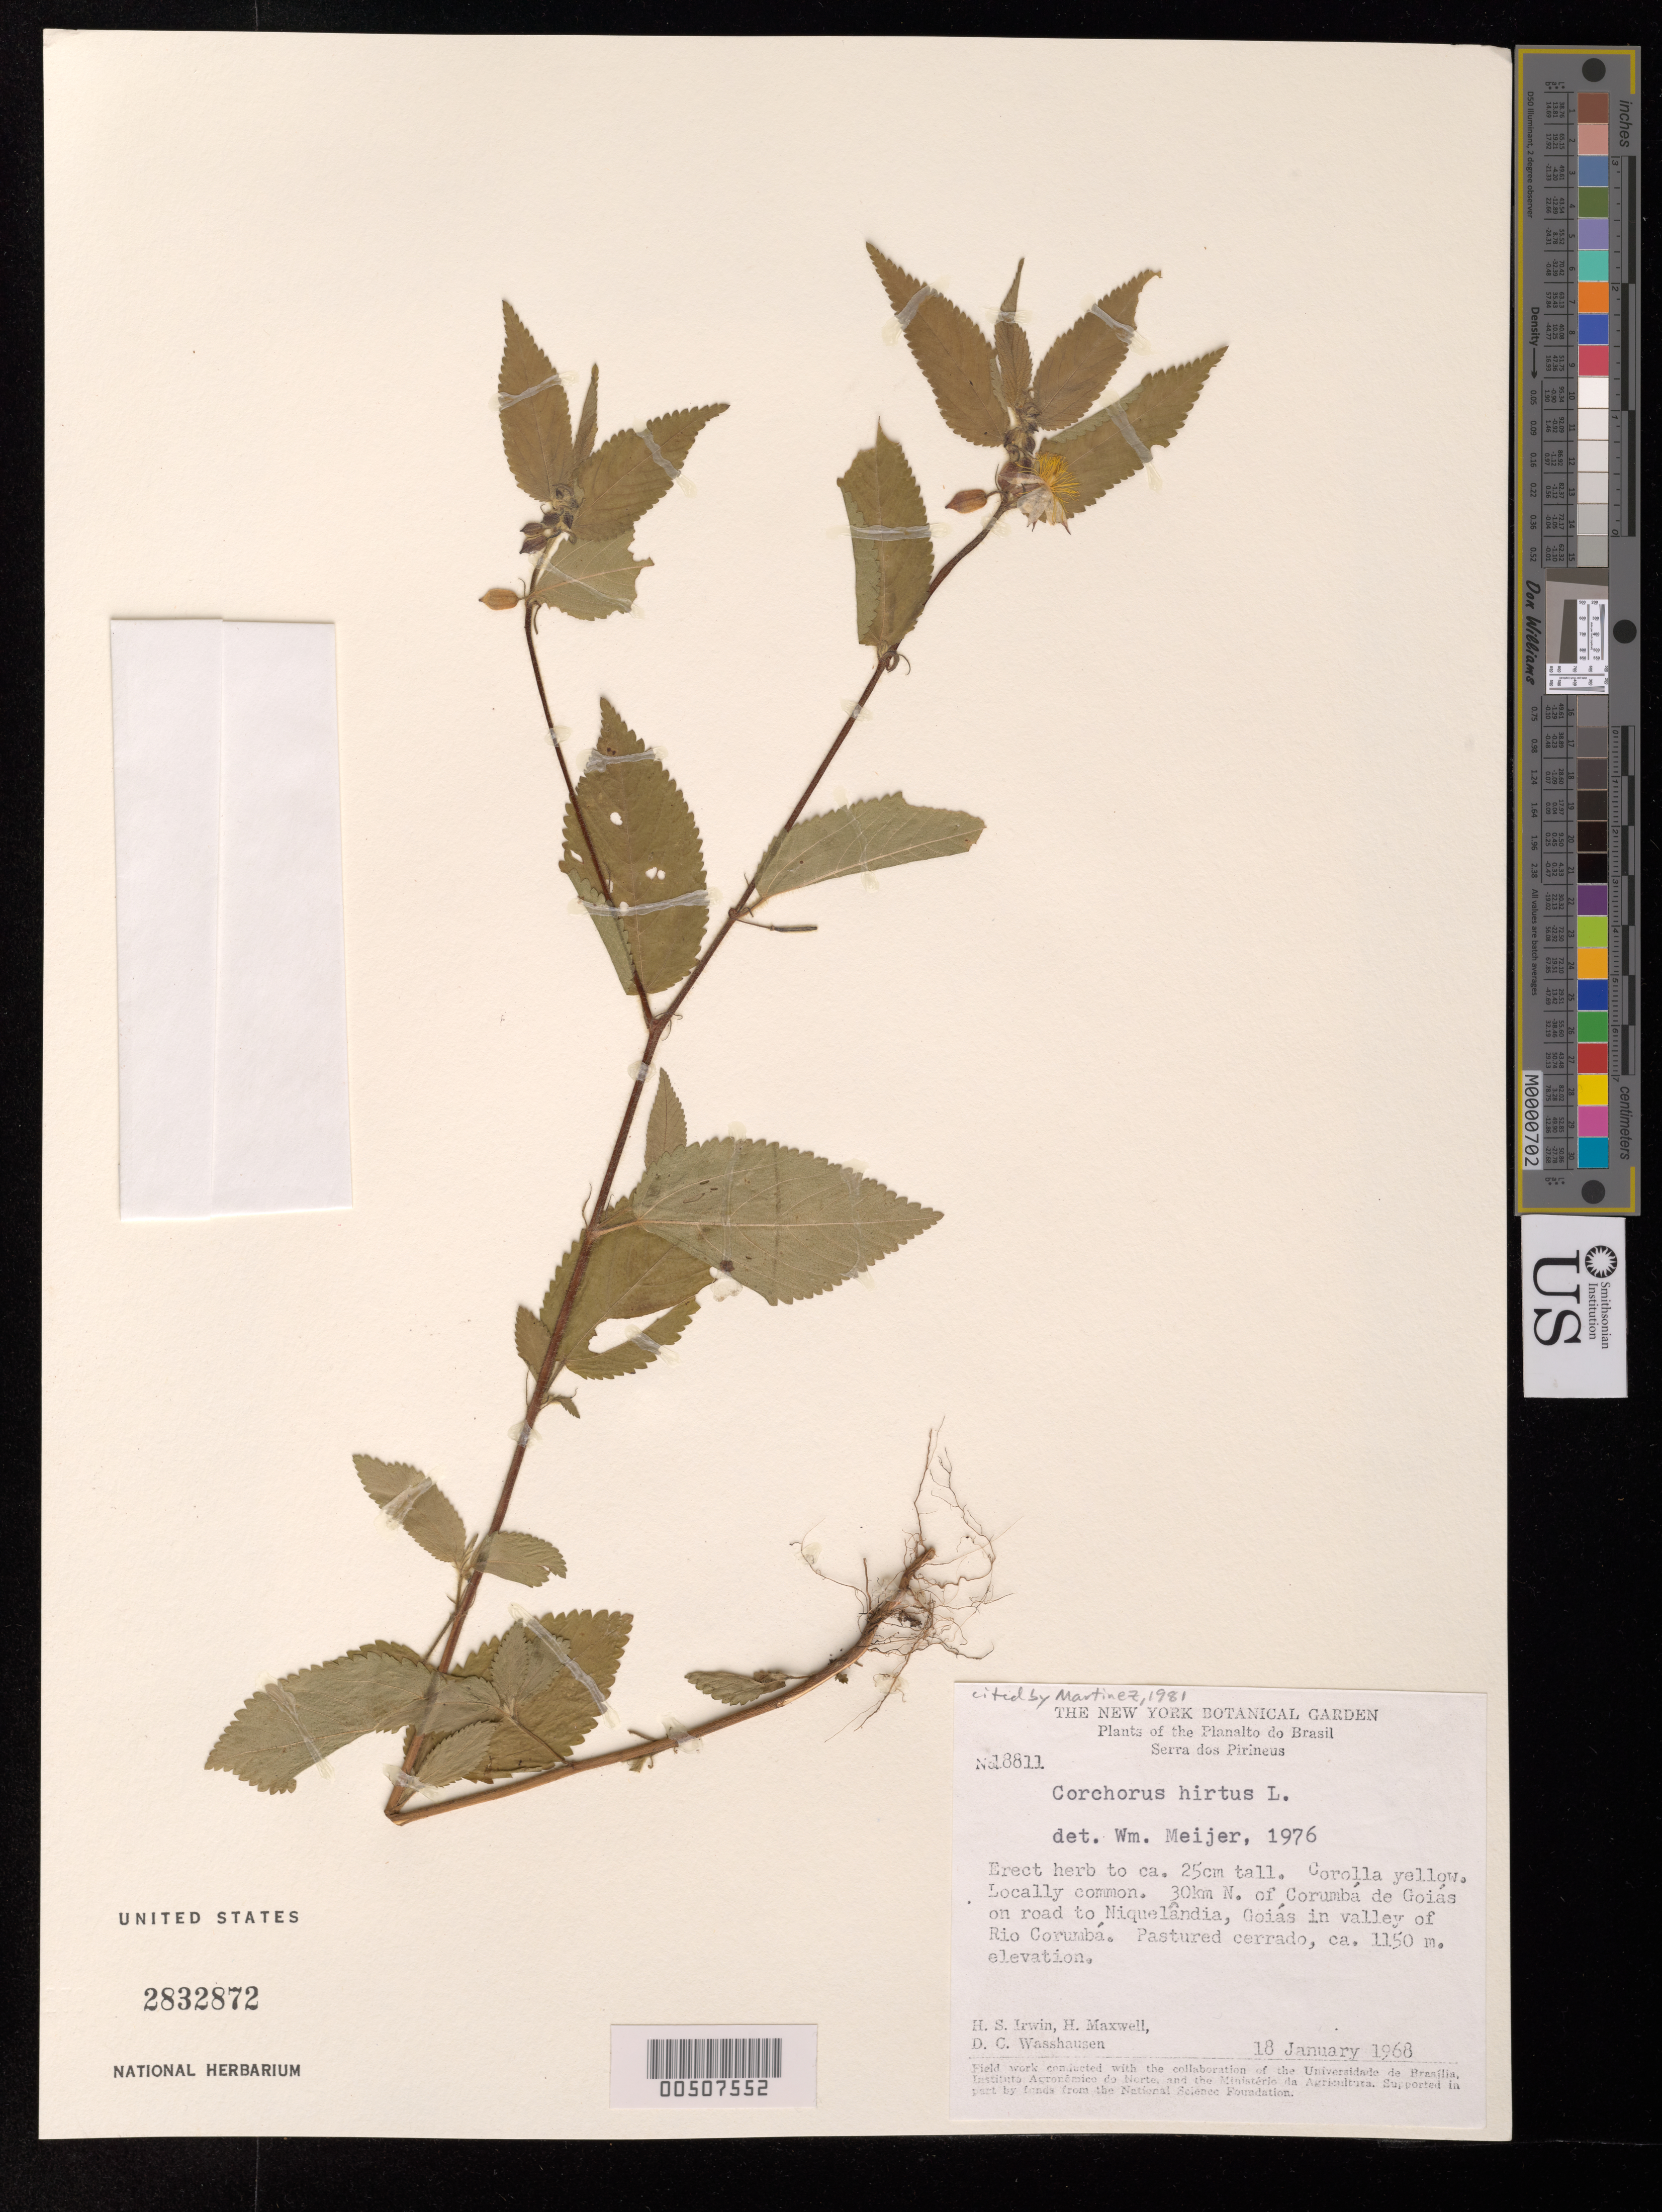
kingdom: Plantae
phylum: Tracheophyta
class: Magnoliopsida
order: Malvales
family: Malvaceae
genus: Corchorus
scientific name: Corchorus hirtus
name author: L.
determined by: Meijer, W.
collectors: H. Irwin, H. Maxwell & D. C. Wasshausen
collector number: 18811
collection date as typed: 10 Jan 1968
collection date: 1968-01-10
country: Brazil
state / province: Goiás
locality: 30 km N of Corumbá de Goiás on road to Niquelândia in valley of Rio Corumbá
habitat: Pasturized cerrado. Locally common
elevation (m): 1150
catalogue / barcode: US 2832872